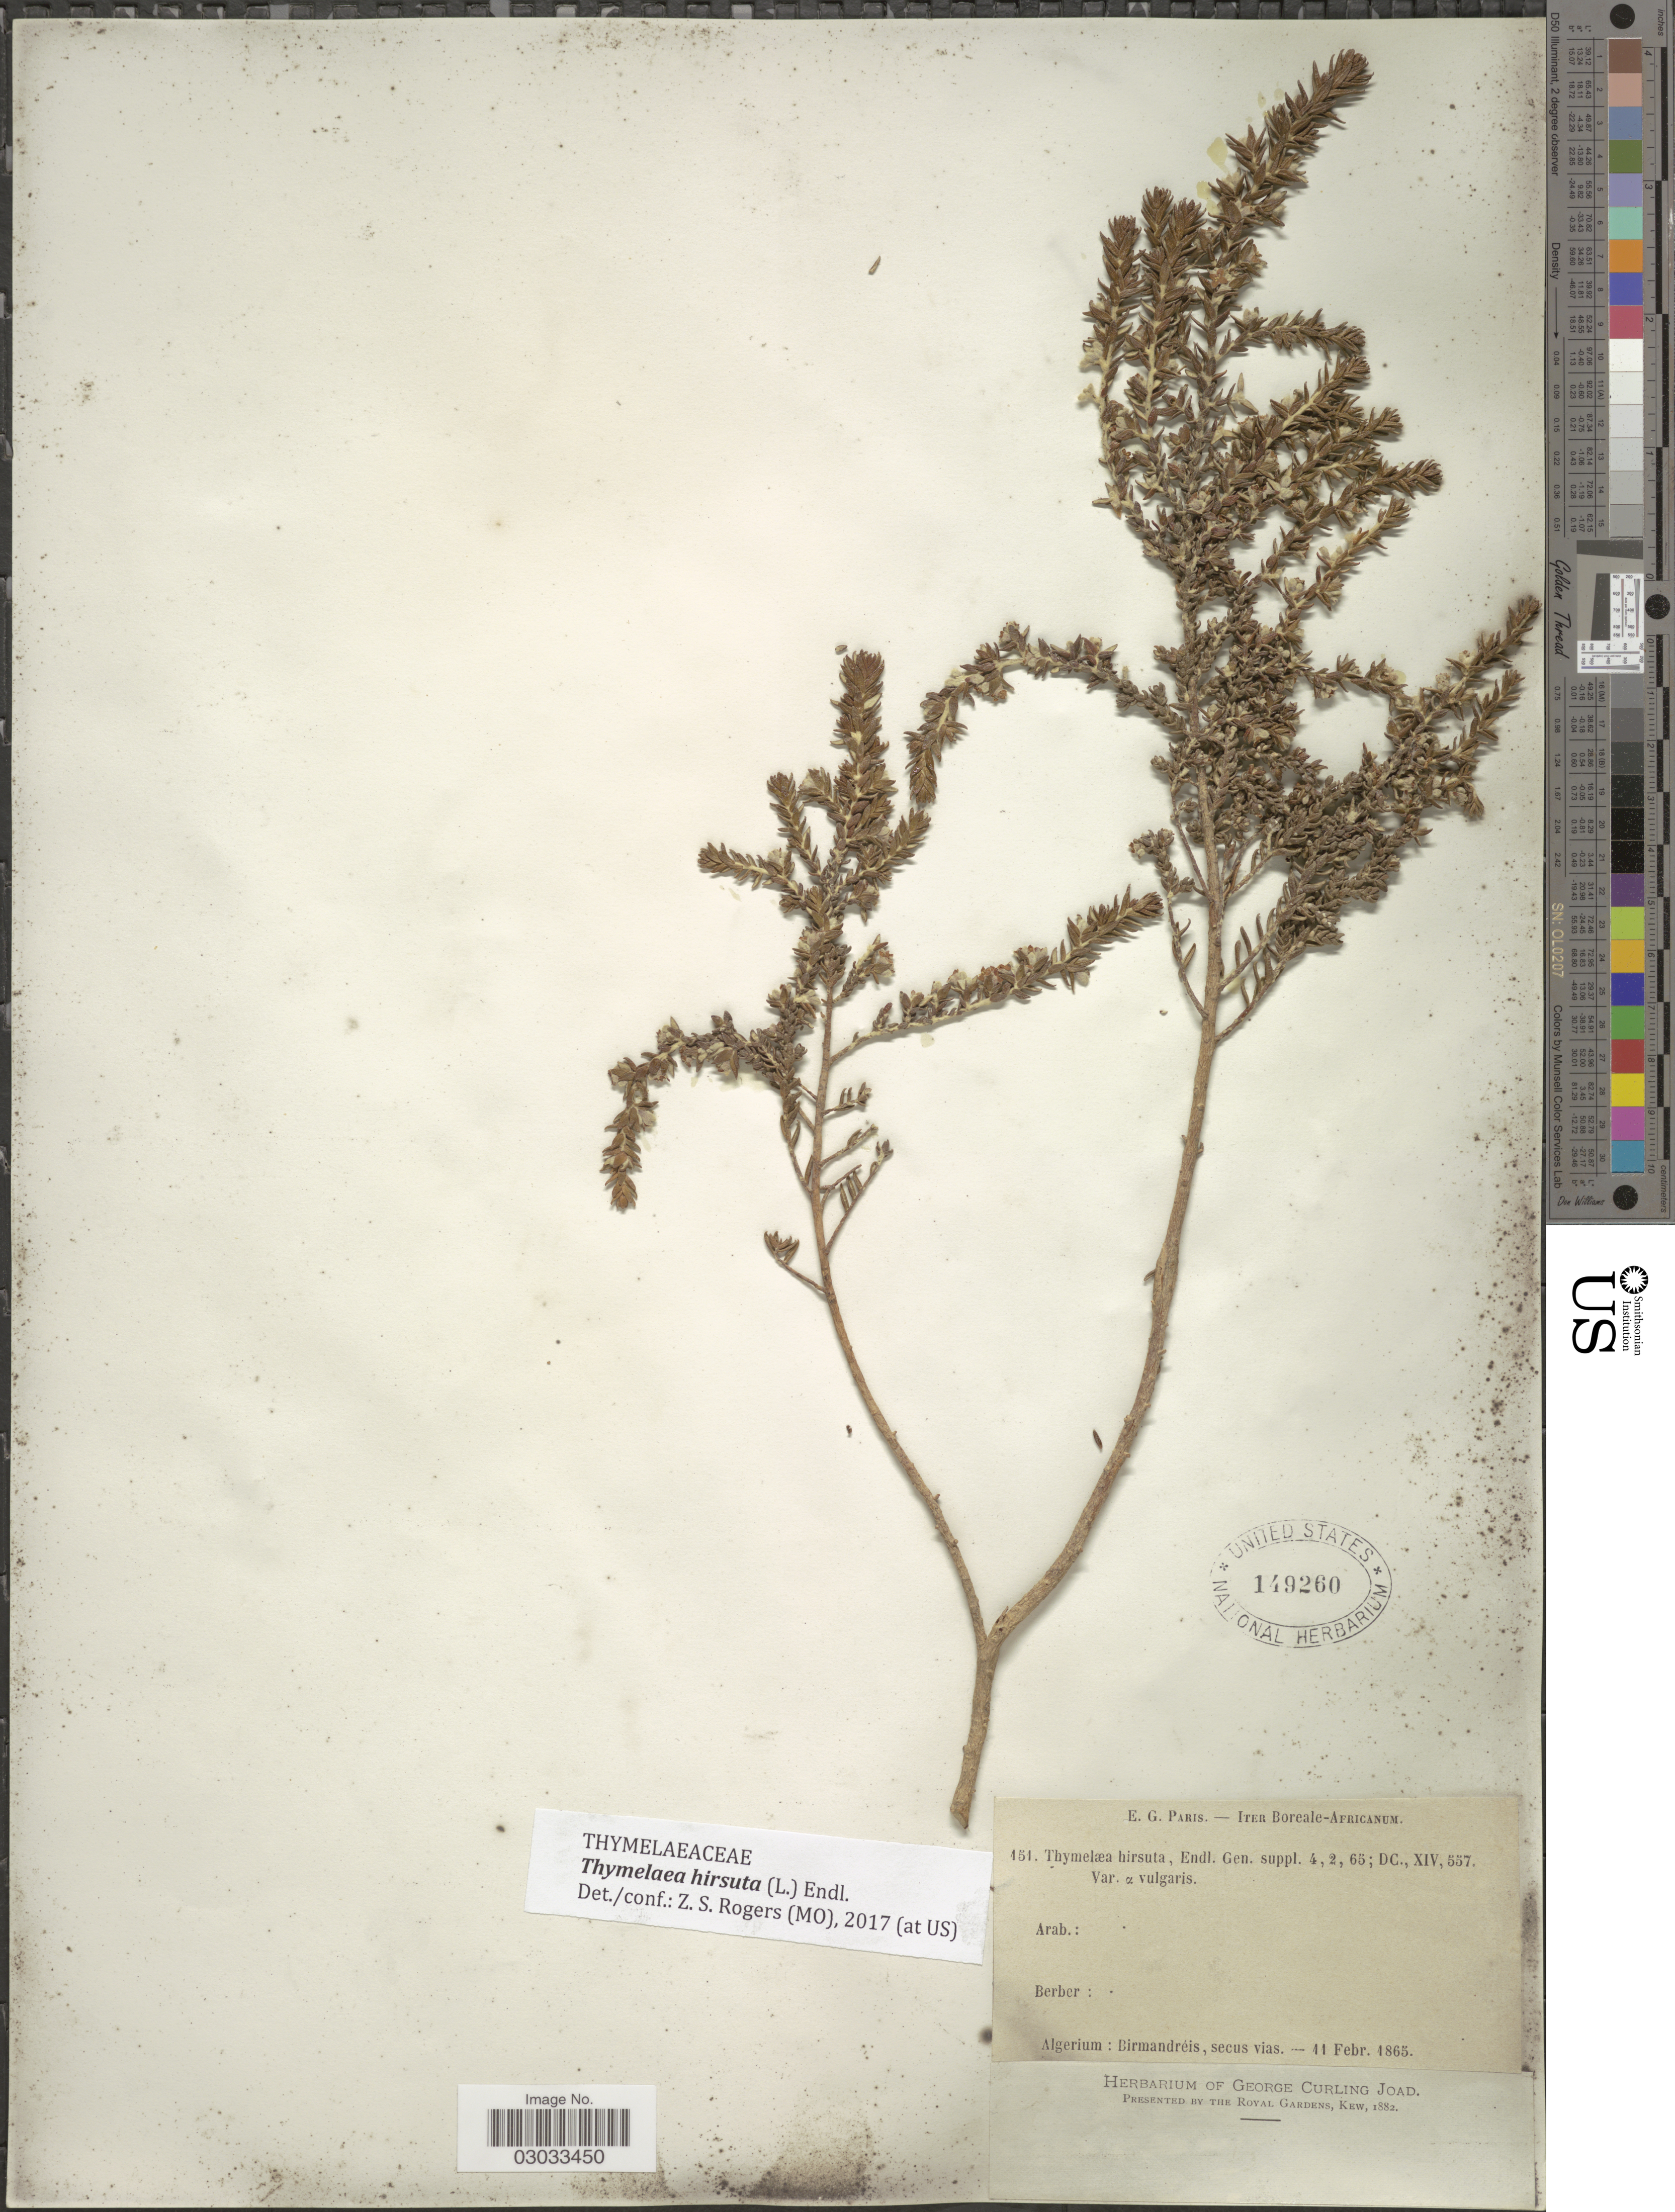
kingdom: Plantae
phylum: Tracheophyta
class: Magnoliopsida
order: Malvales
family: Thymelaeaceae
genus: Thymelaea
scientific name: Thymelaea hirsuta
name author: (L.) Endl.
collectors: Paris, E.G.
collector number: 151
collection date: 1865-02-11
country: Algeria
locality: Algerium: Birmandréis, secus vias.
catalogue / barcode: US 149260